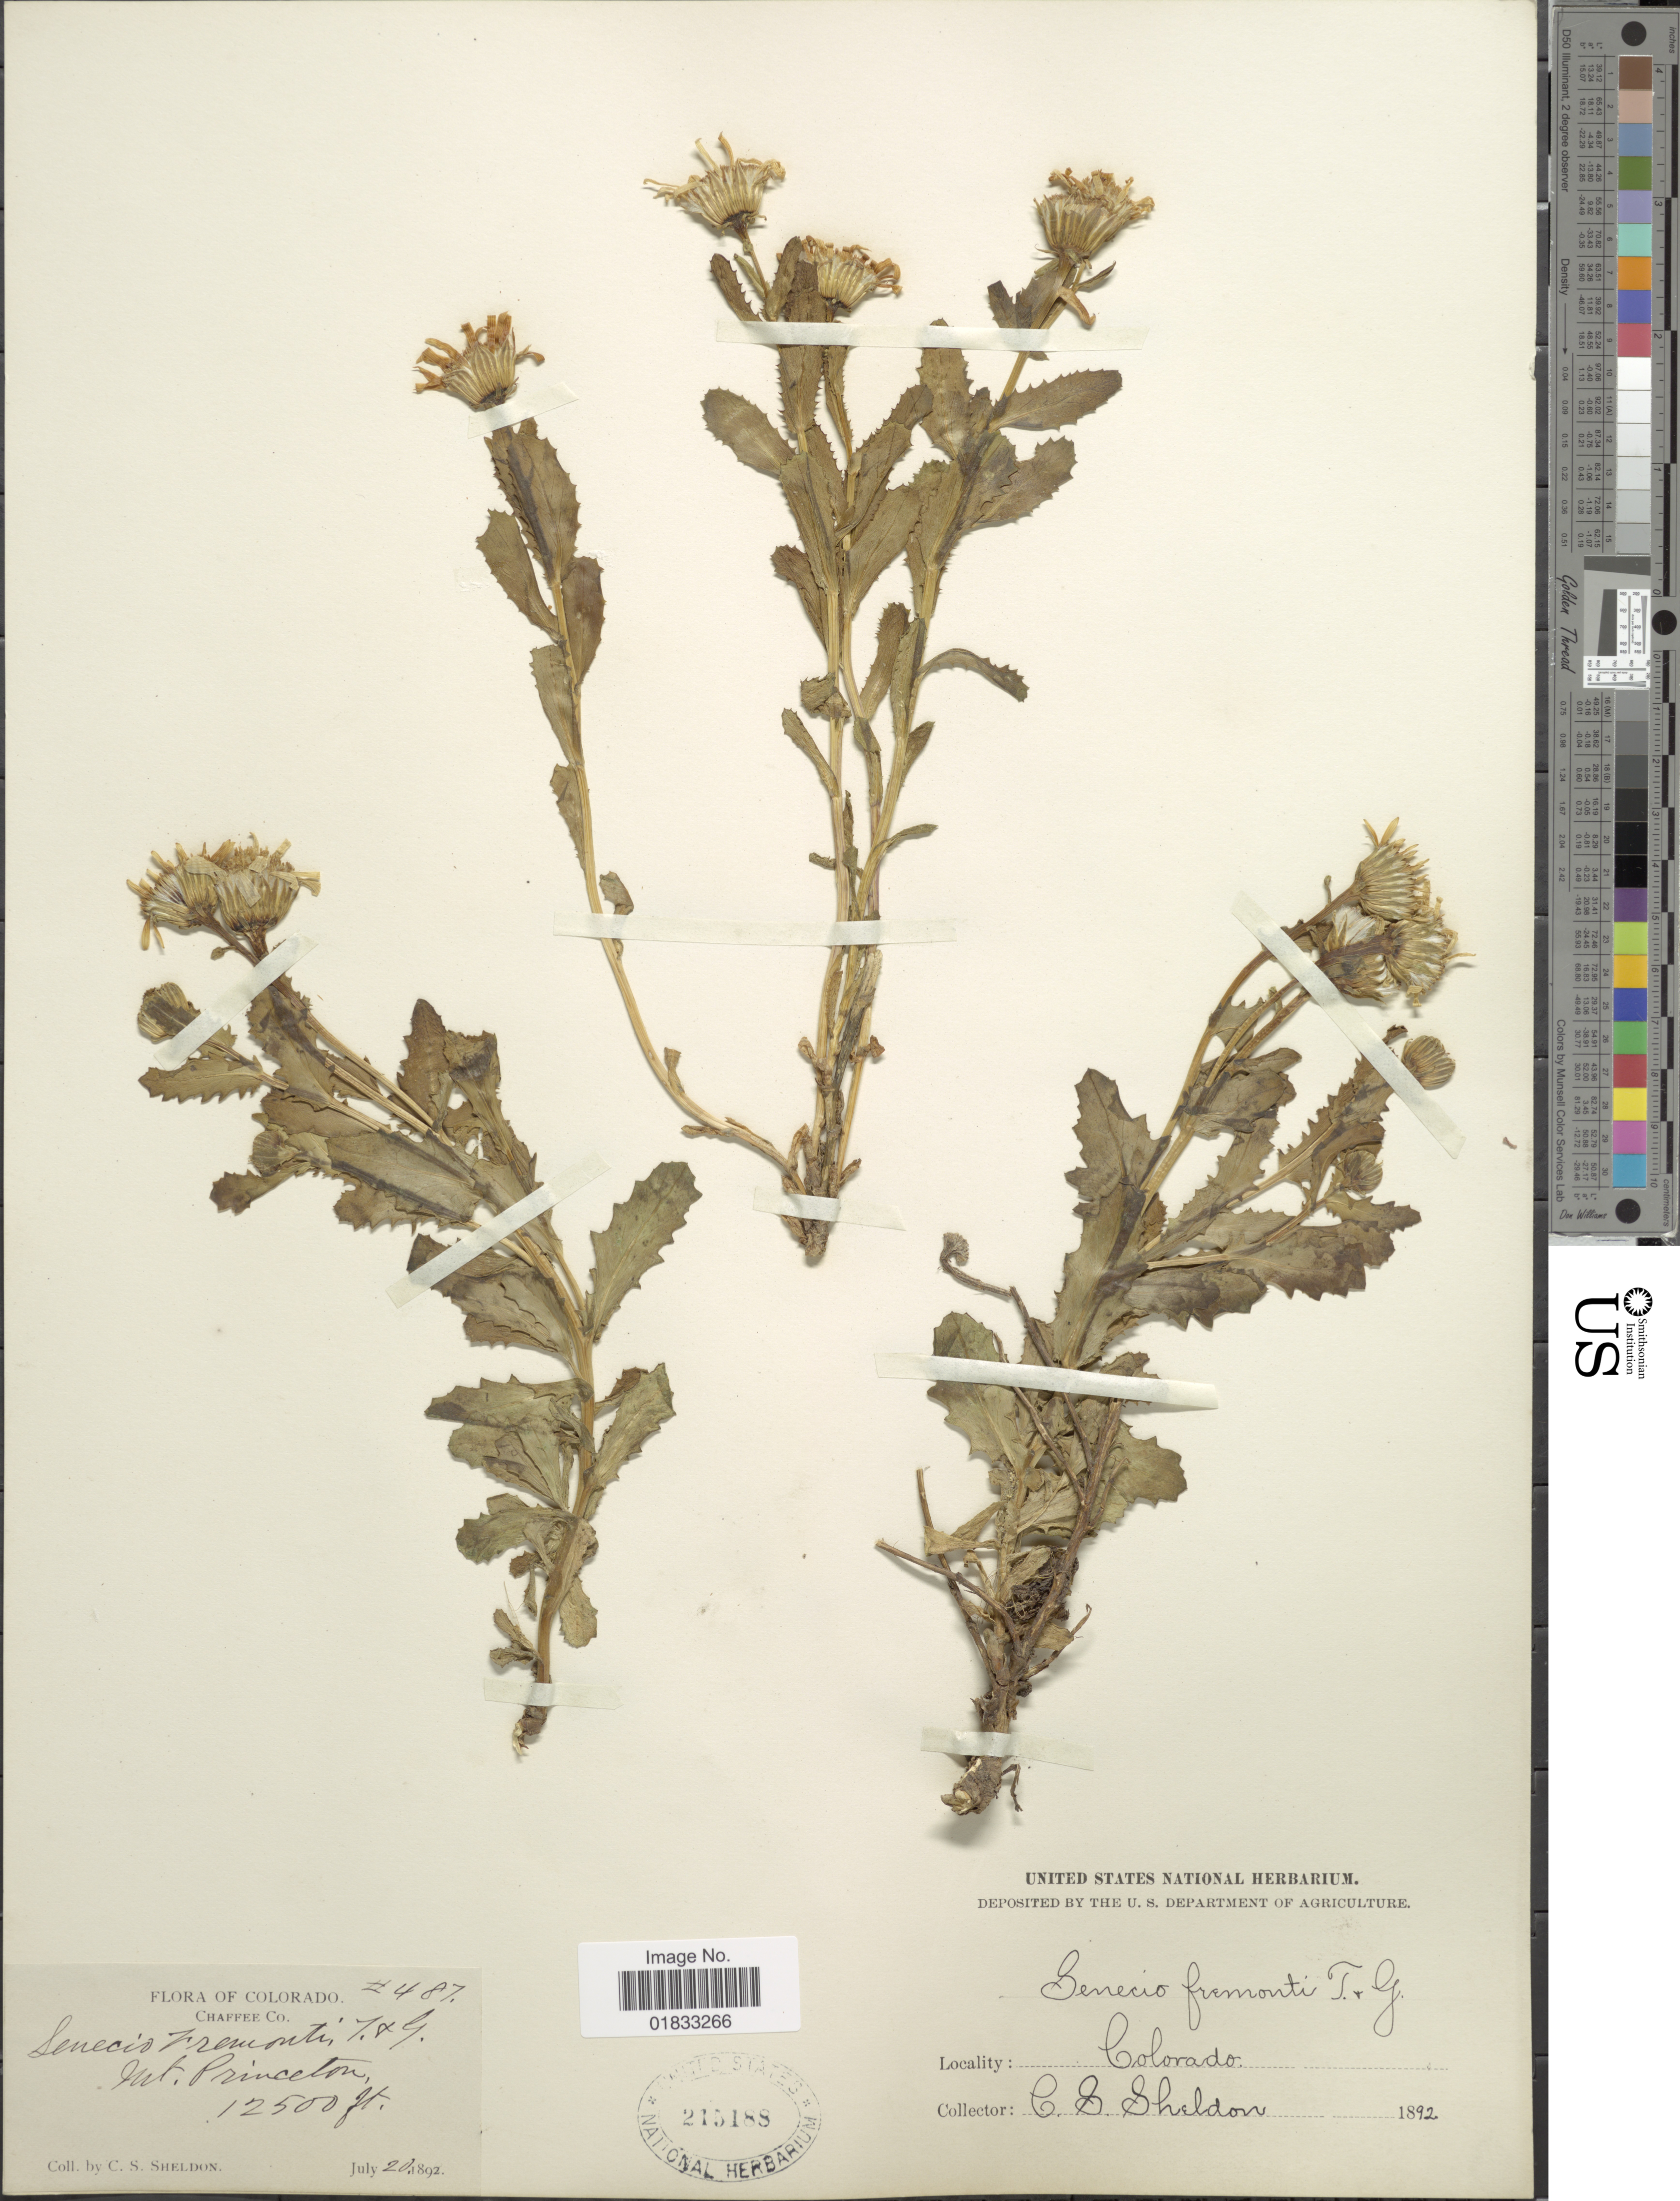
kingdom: Plantae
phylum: Tracheophyta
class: Magnoliopsida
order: Asterales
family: Asteraceae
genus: Senecio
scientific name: Senecio fremontii var. blitoides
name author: (Greene) Cronq.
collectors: C. S. Sheldon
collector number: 487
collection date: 1892-07-20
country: United States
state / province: Colorado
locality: Chaffee Co., Mt. Princeton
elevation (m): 3810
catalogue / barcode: US 215188